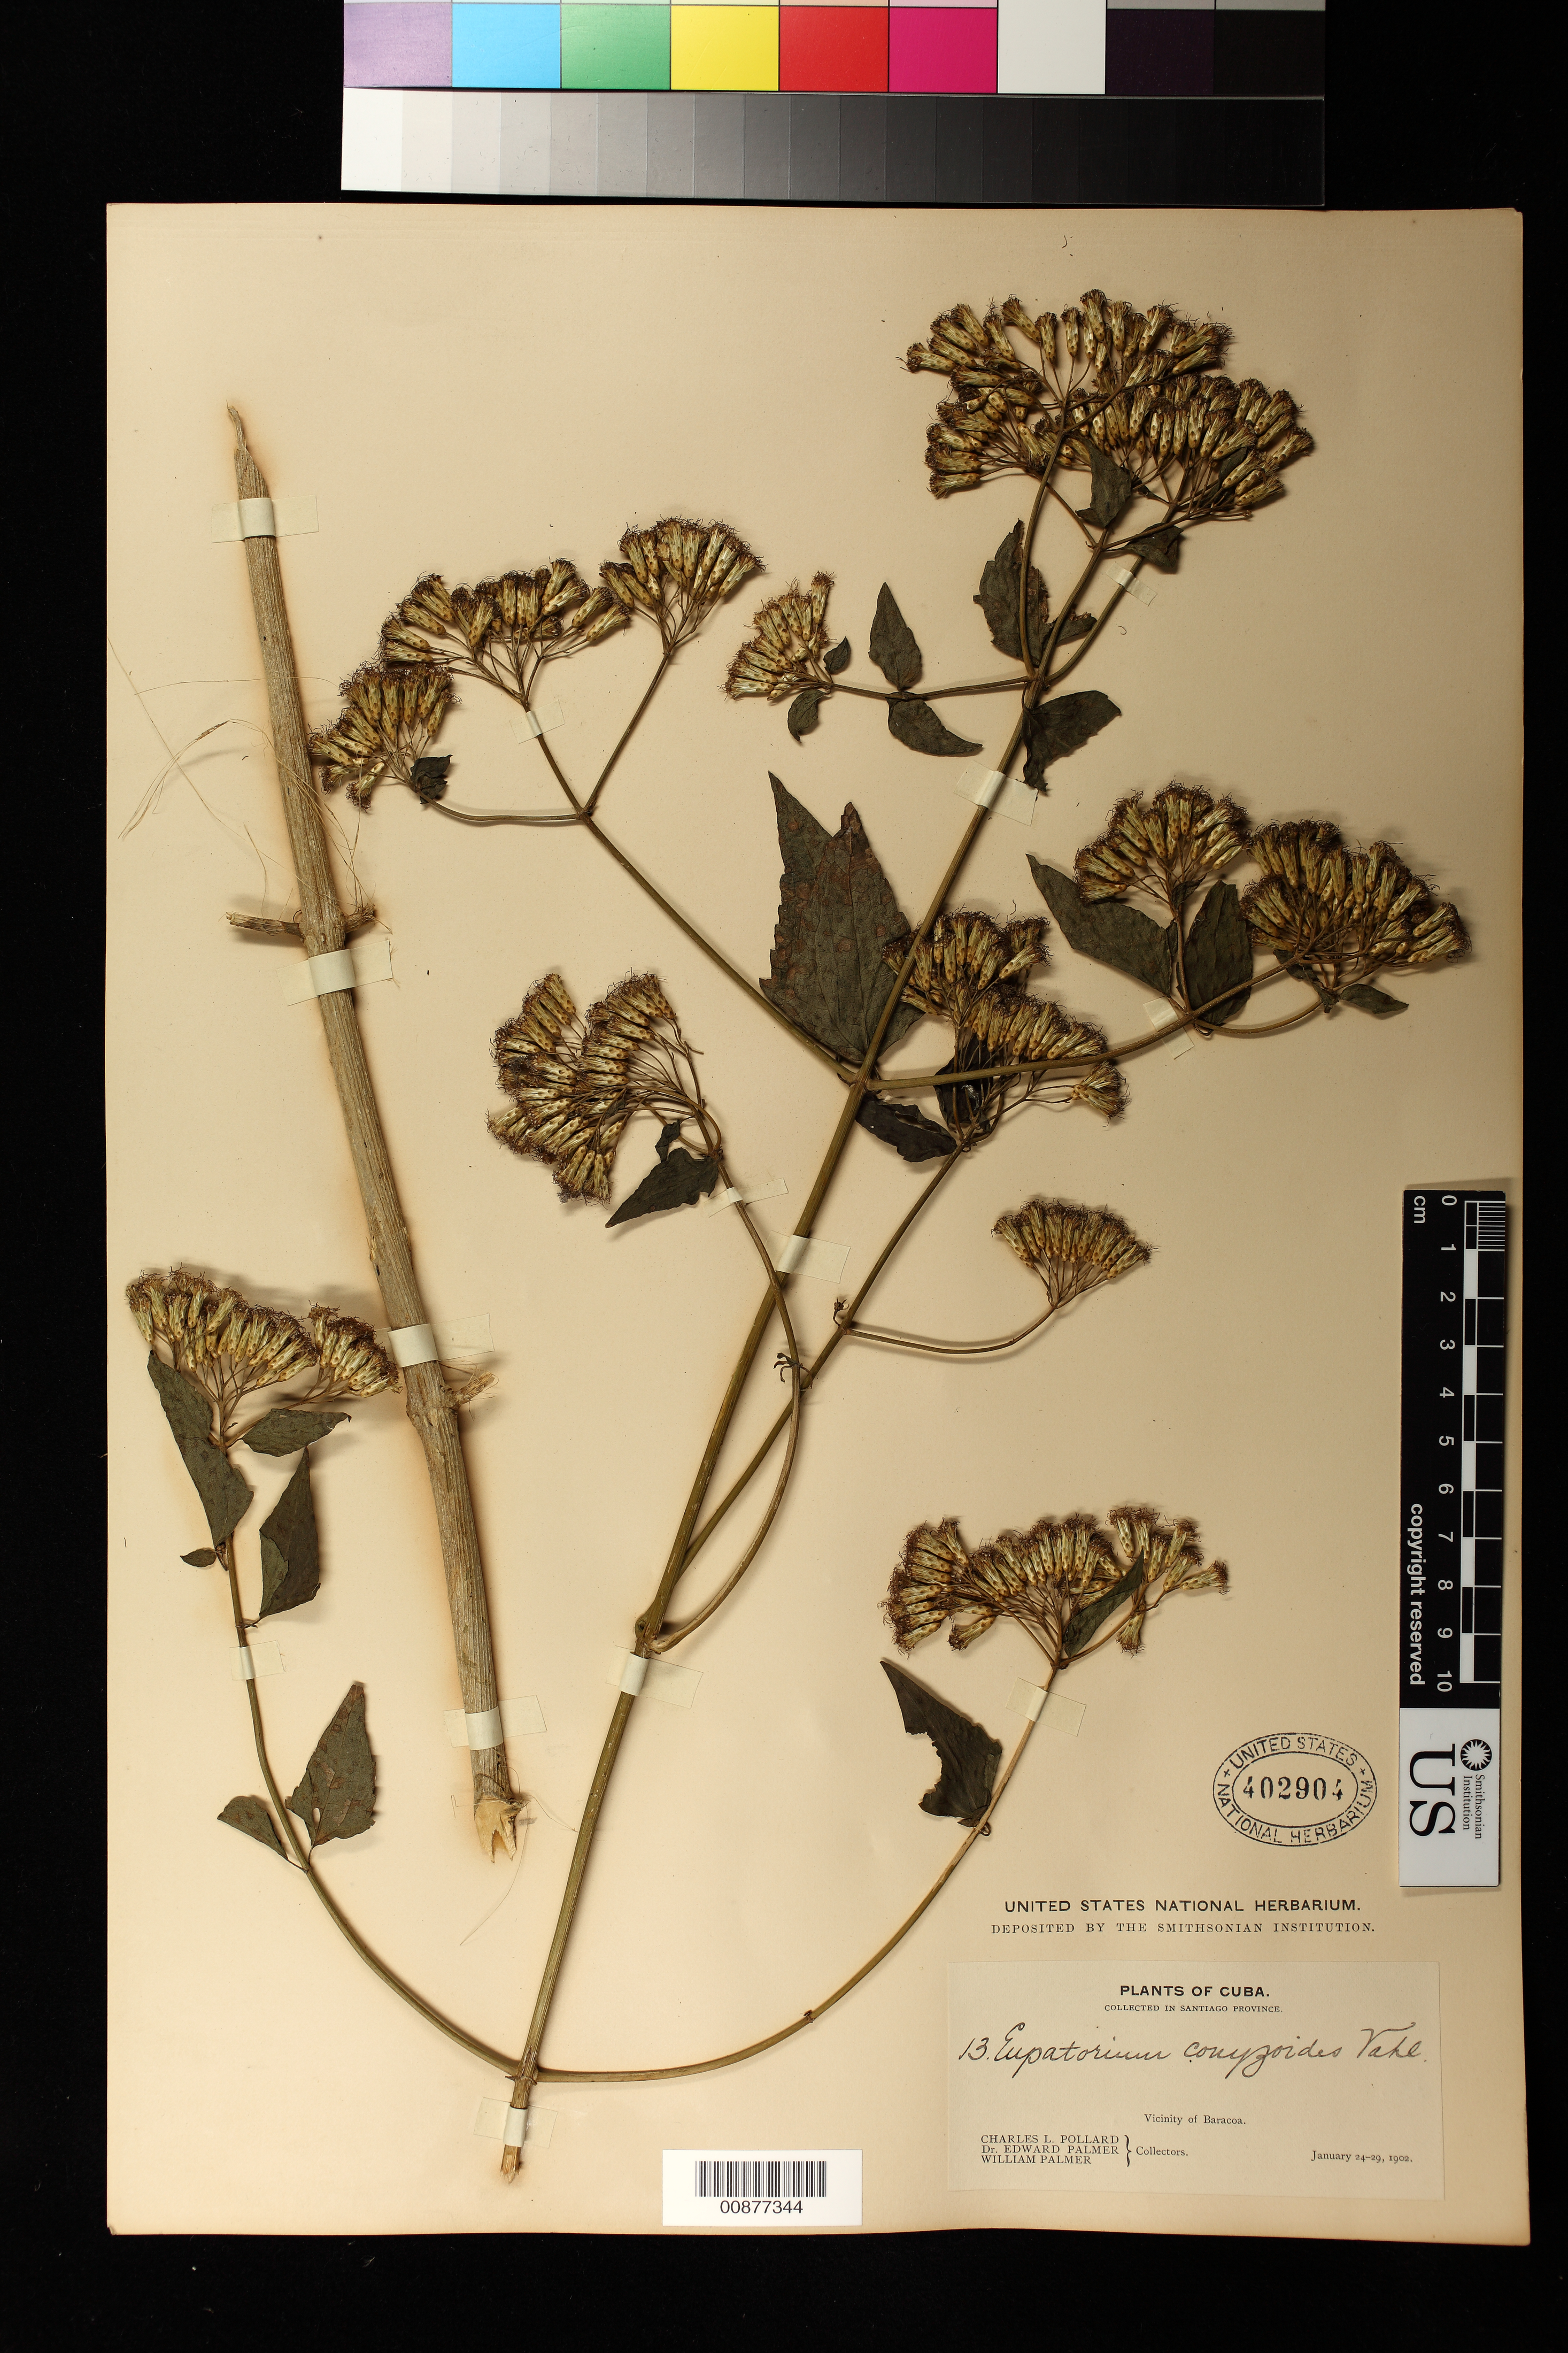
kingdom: Plantae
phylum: Tracheophyta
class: Magnoliopsida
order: Asterales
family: Asteraceae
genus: Chromolaena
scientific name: Chromolaena odorata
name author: (L.) R.M. King & H. Rob.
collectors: C. L. Pollard, E. Palmer & W. Palmer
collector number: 13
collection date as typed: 24 Jan 1902 to 29 Jan 1902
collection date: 1902-01-24/1902-01-29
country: Cuba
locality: Vicinity of Baracoa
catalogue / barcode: US 402904